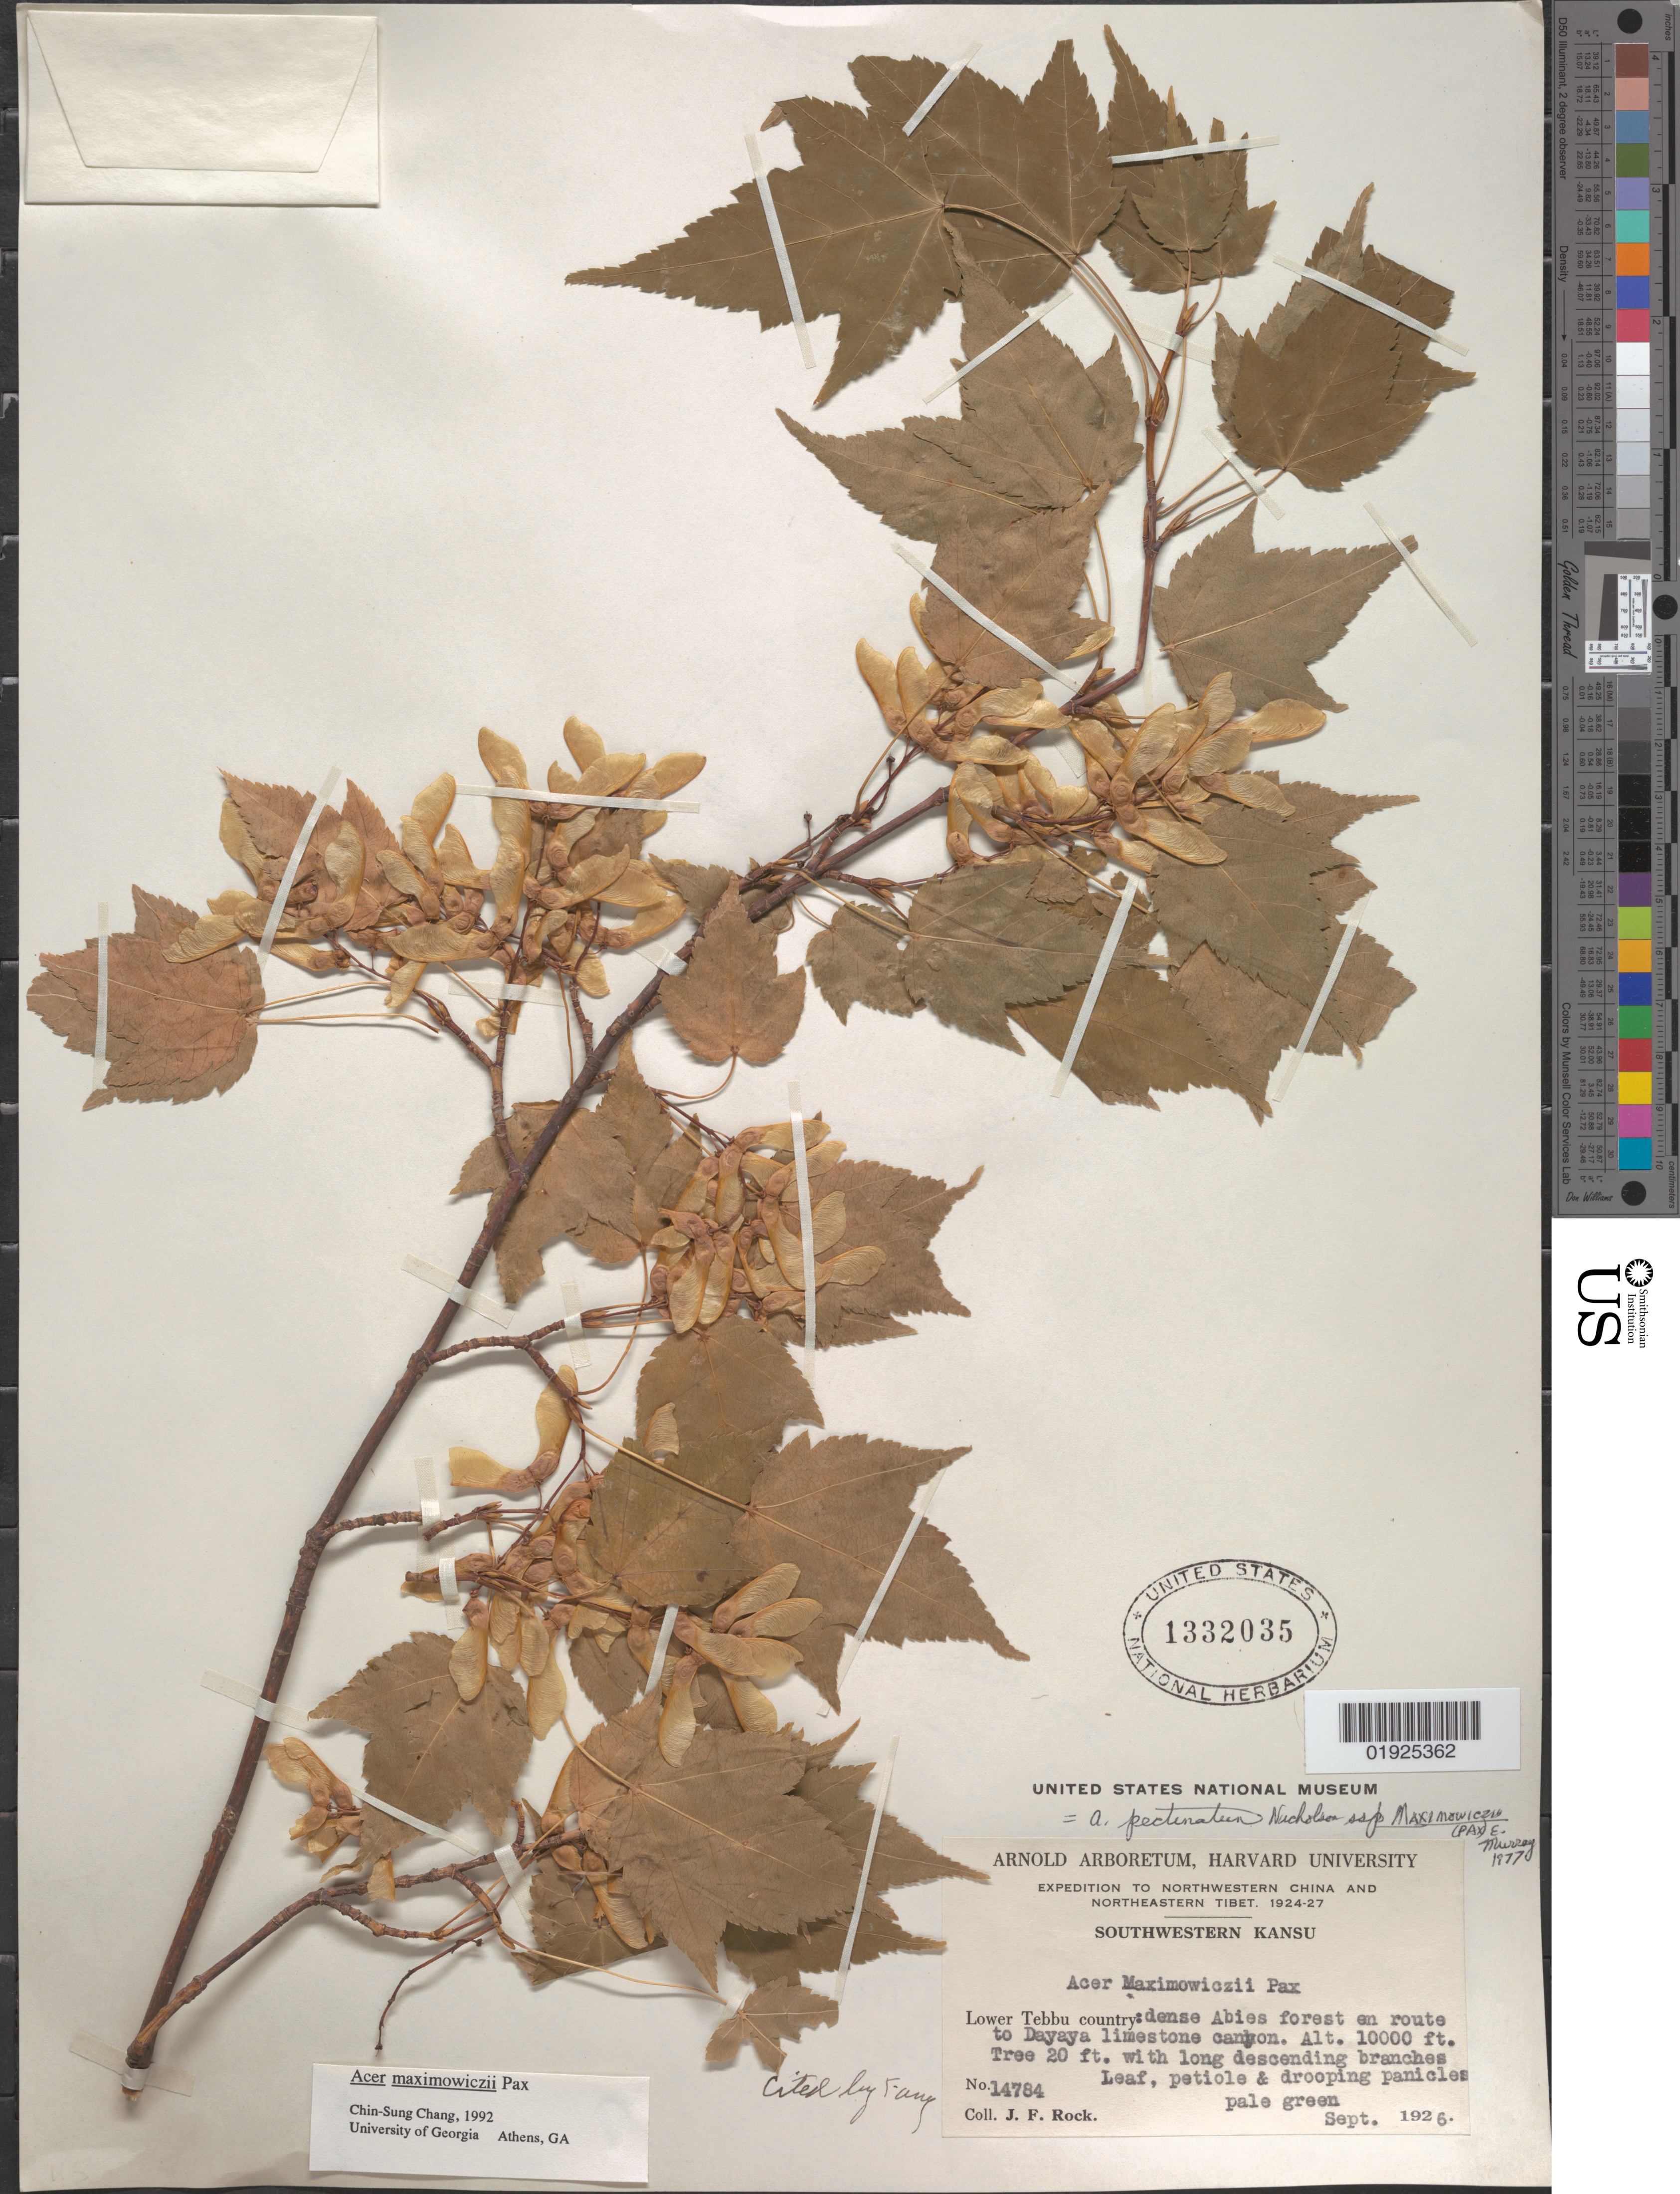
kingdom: Plantae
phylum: Tracheophyta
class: Magnoliopsida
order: Sapindales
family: Sapindaceae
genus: Acer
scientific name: Acer pectinatum subsp. maximowiczii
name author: (Pax) A.E. Murray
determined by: Murray, Edward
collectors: J. F. Rock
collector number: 14784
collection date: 1926-09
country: China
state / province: Gansu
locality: Southwestern Kansu [Gansu]. Dayaya, route to limestone canyon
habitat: Dense Abies forest en route to limestone canyon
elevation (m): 3048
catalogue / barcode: US 1332035